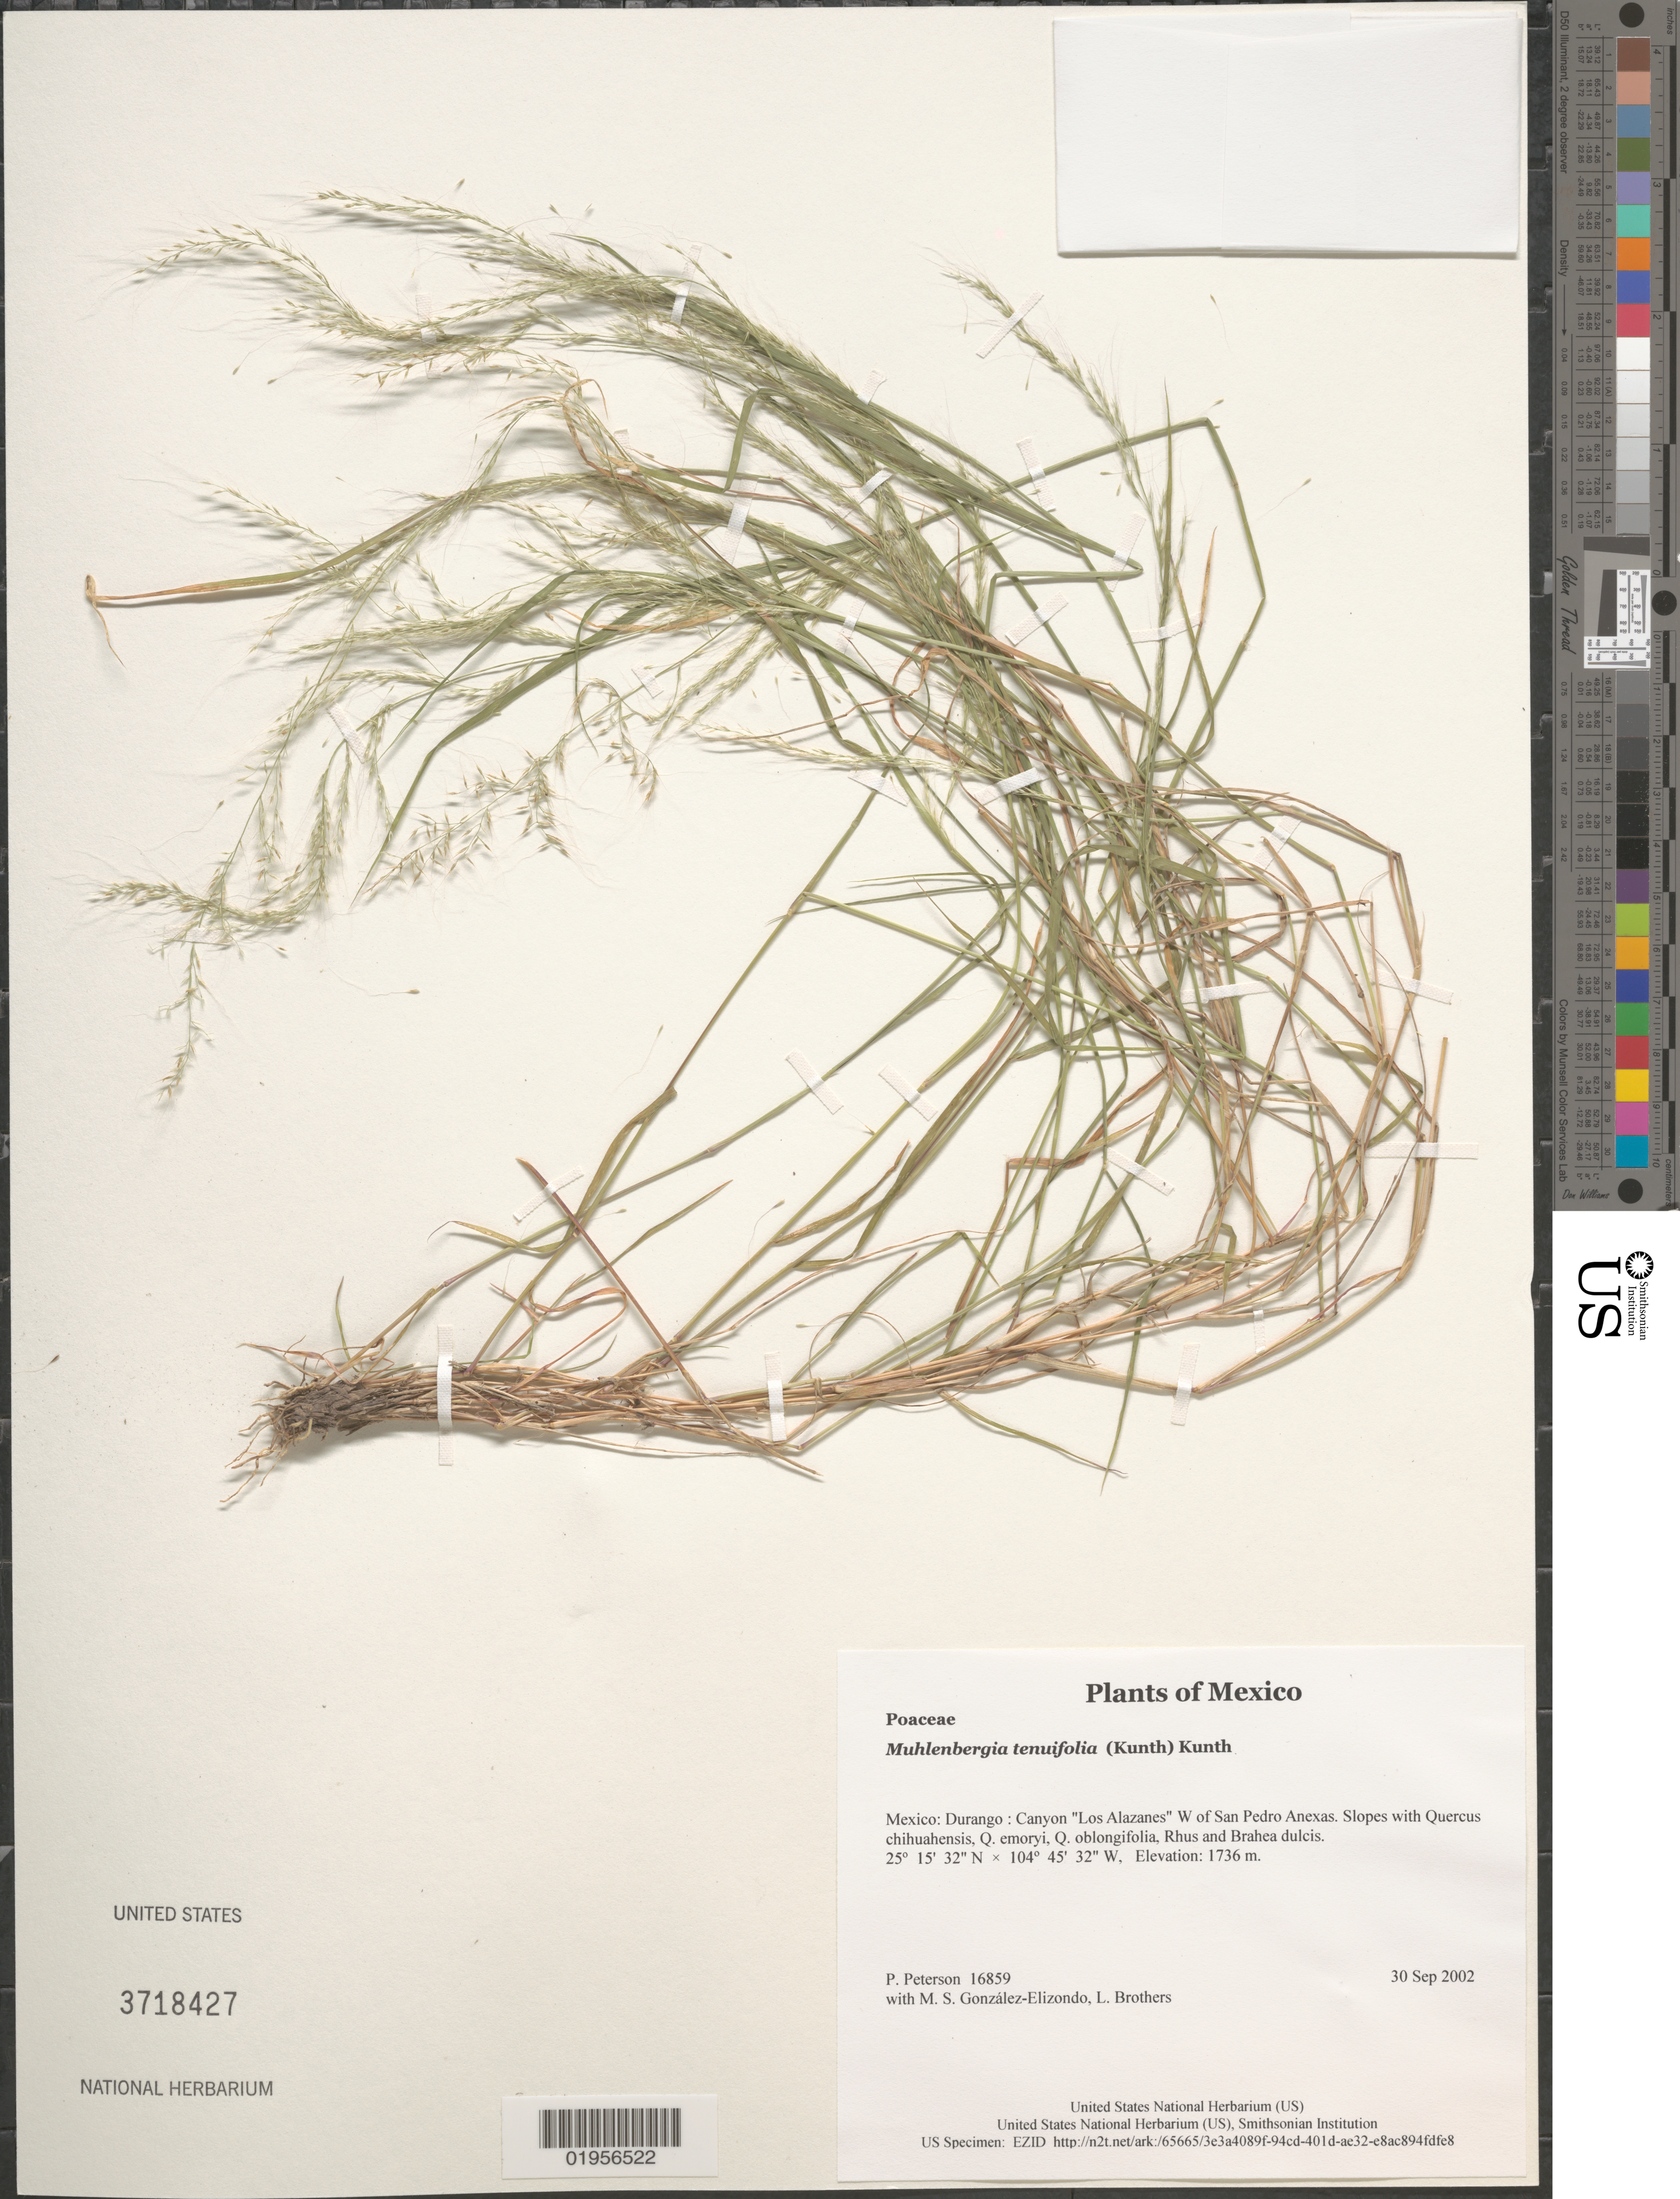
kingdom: Plantae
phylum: Tracheophyta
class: Liliopsida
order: Poales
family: Poaceae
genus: Muhlenbergia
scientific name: Muhlenbergia tenuifolia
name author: (Kunth) Kunth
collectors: P. M. Peterson, M. S. González-Elizondo & L. E. Brothers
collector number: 16859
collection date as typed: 30 Sep 2002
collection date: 2002-09-30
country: Mexico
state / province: Durango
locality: Canyon "Los Alazanes" W of San Pedro Anexas. Slopes with Quercus chihuahensis, Q. emoryi, Q. oblongifolia, Rhus and Brahea dulcis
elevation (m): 1736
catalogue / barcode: US 3718427